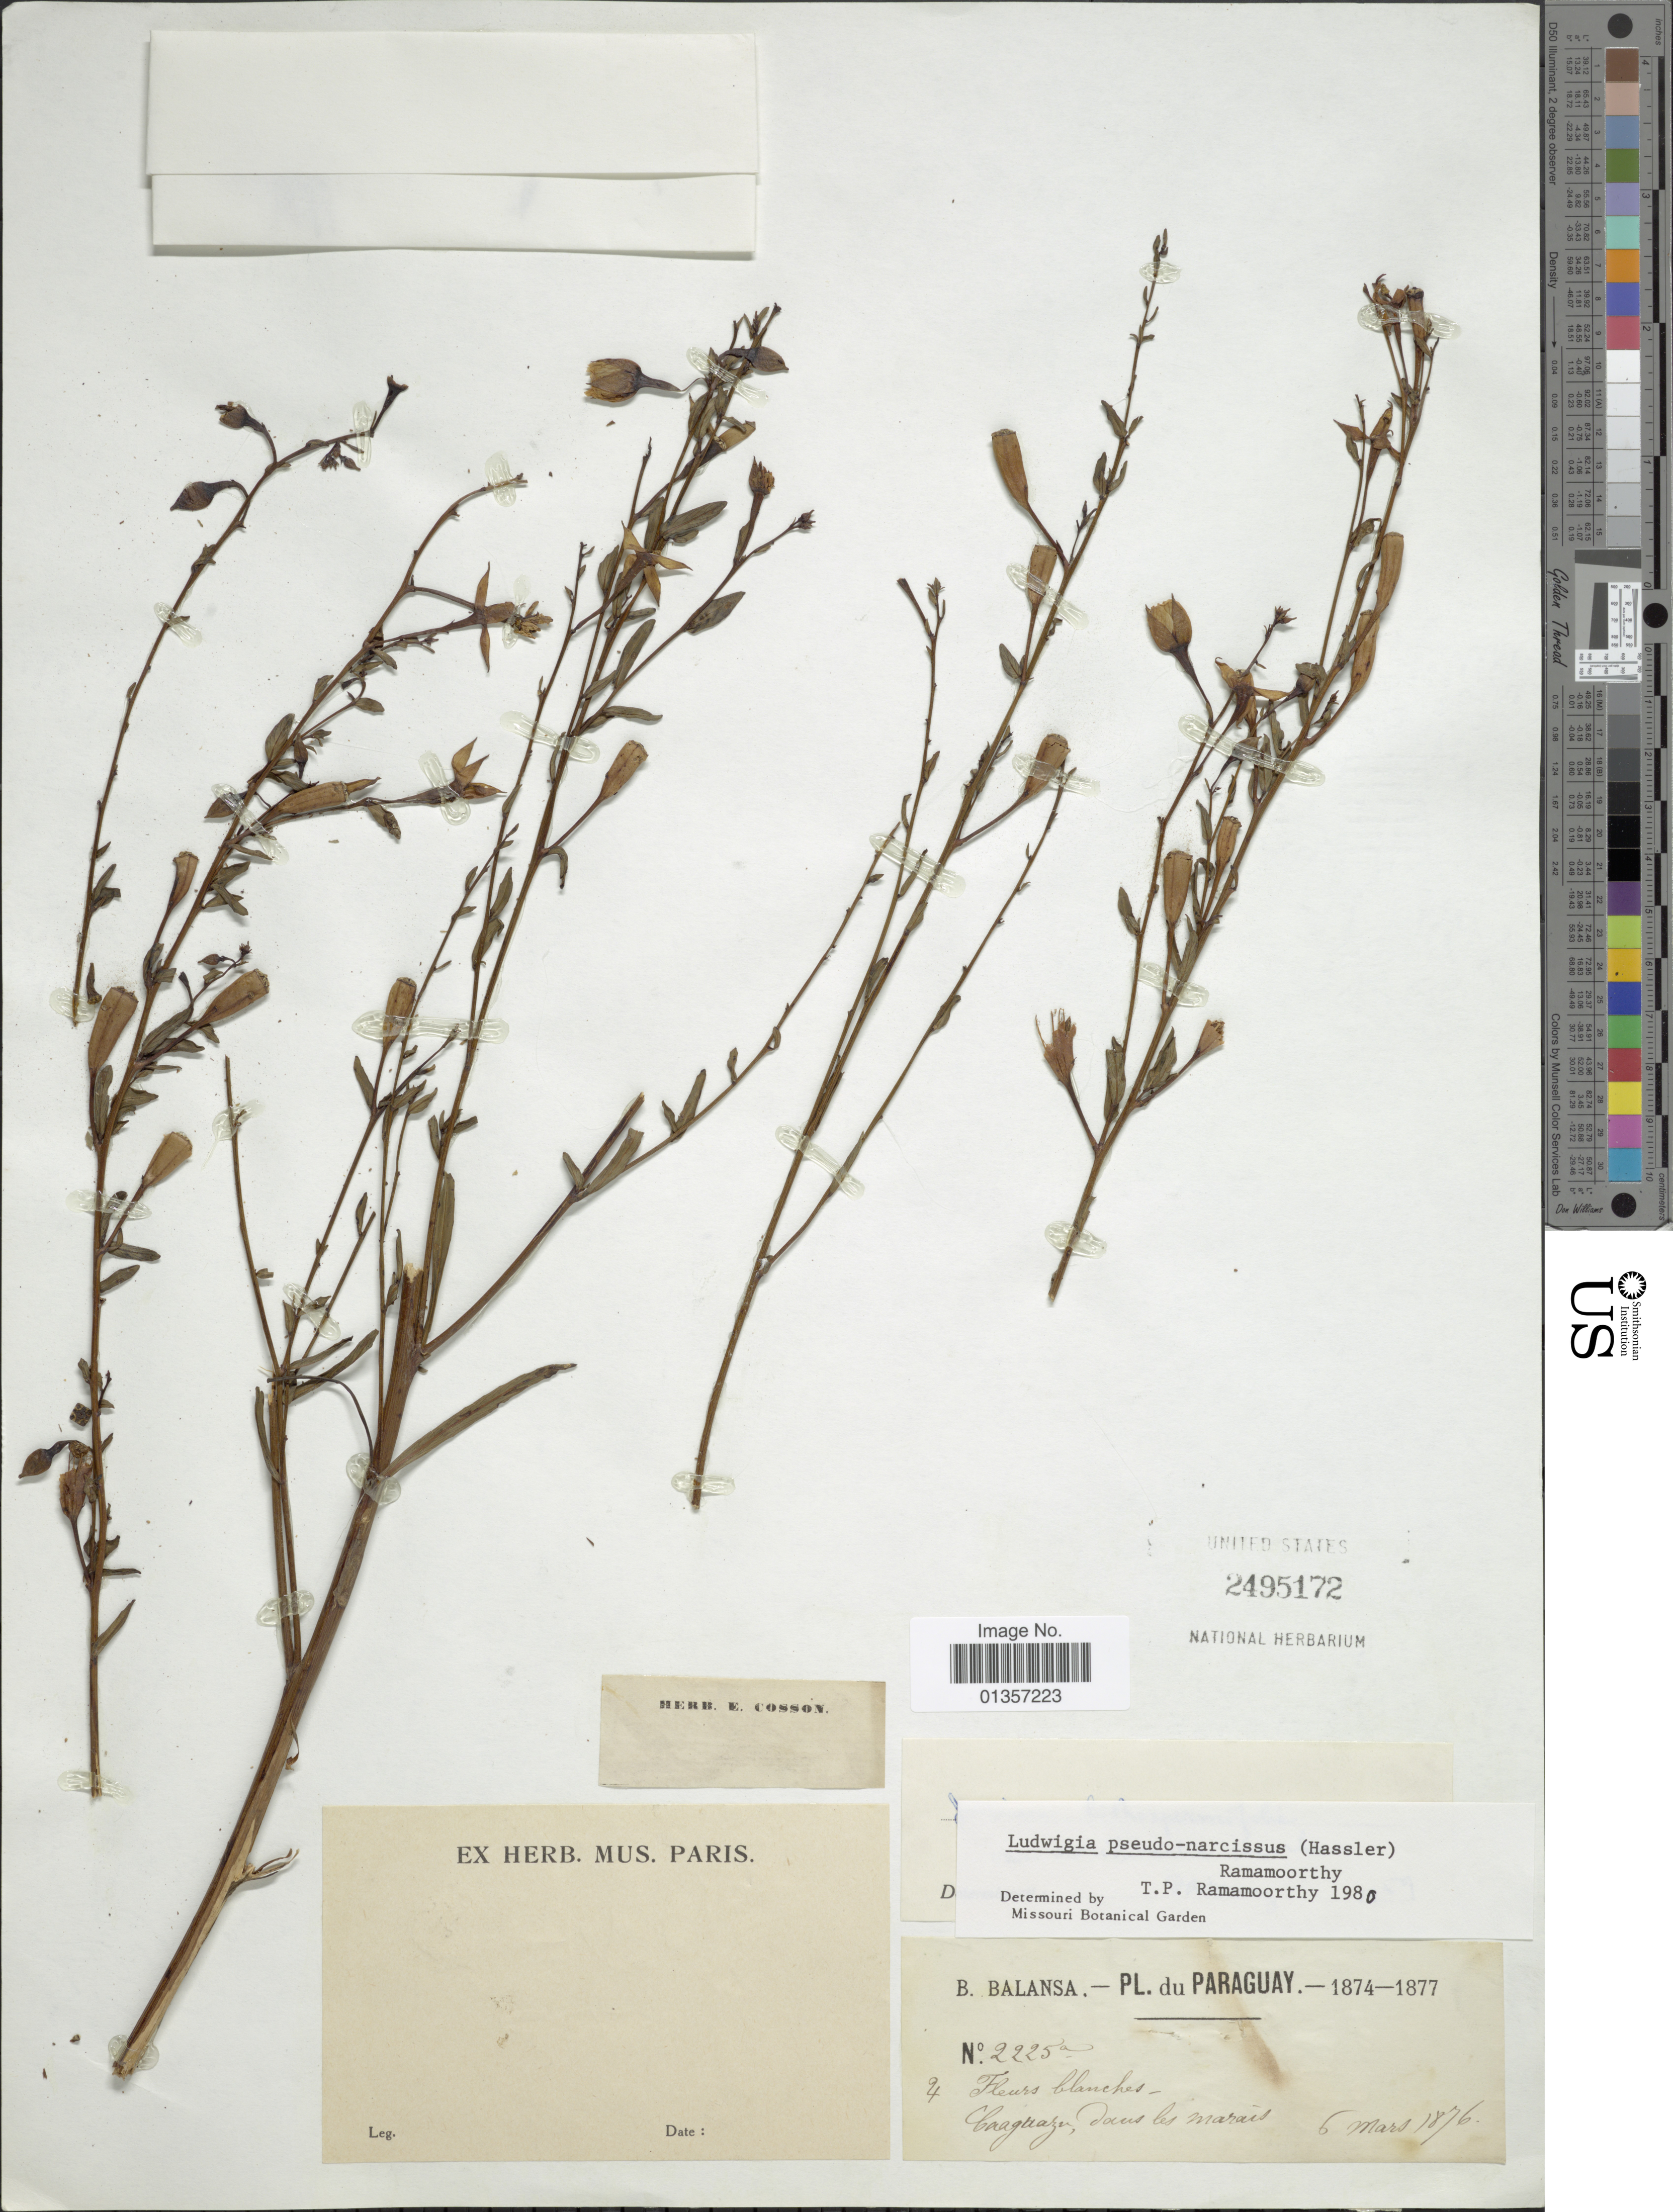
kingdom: Plantae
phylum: Tracheophyta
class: Magnoliopsida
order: Myrtales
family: Onagraceae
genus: Ludwigia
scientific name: Ludwigia pseudonarcissus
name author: (Chodat & Hassl.) Ramamoorthy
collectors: B. Balansa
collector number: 2225a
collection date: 1876-03-06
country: Paraguay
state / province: Caaguazu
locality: Caaguazu, dans les marais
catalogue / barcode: US 2495172